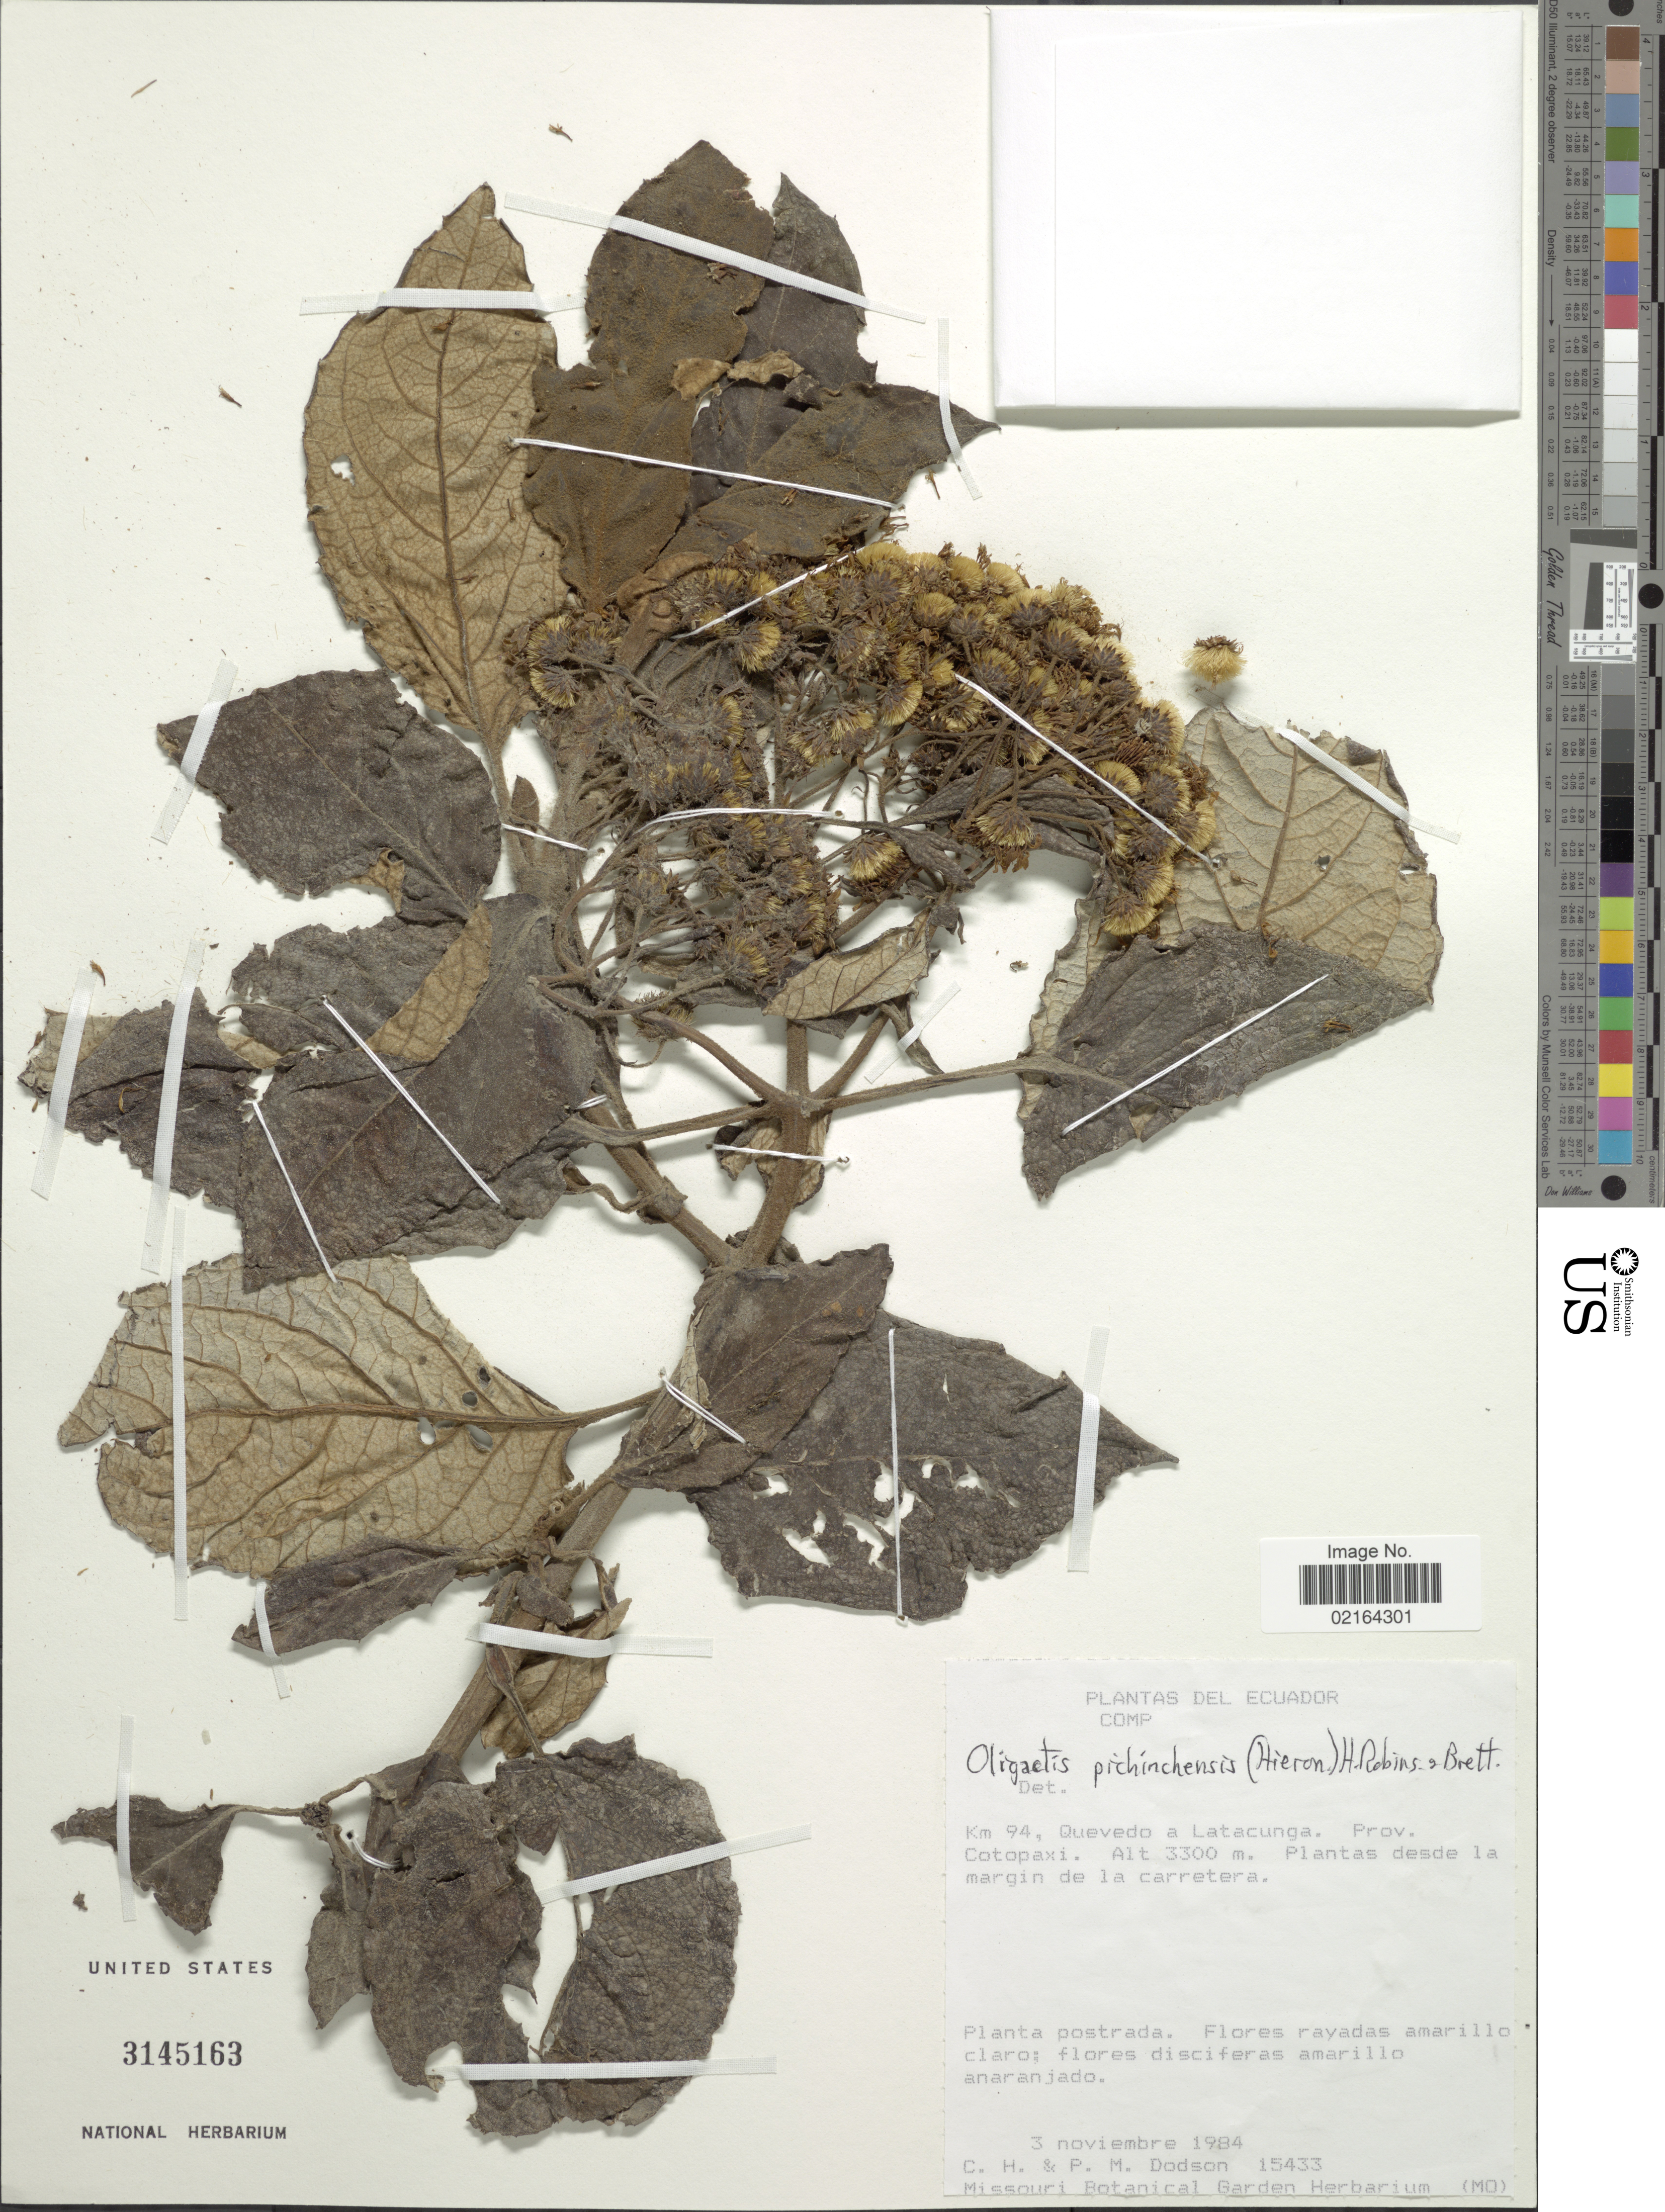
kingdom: Plantae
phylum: Tracheophyta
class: Magnoliopsida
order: Asterales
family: Asteraceae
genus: Sampera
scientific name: Sampera pichinichensis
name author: (Hieron.) V.A. Funk & H. Rob.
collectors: C. H. Dodson & P. M. Dodson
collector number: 15433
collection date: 1984-11-03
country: Ecuador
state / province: Cotopaxi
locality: Km 94, Quevedo a Latacunga, Prov. Cotopaxi, desde la margin de la carretera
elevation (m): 3300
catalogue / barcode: US 3145163